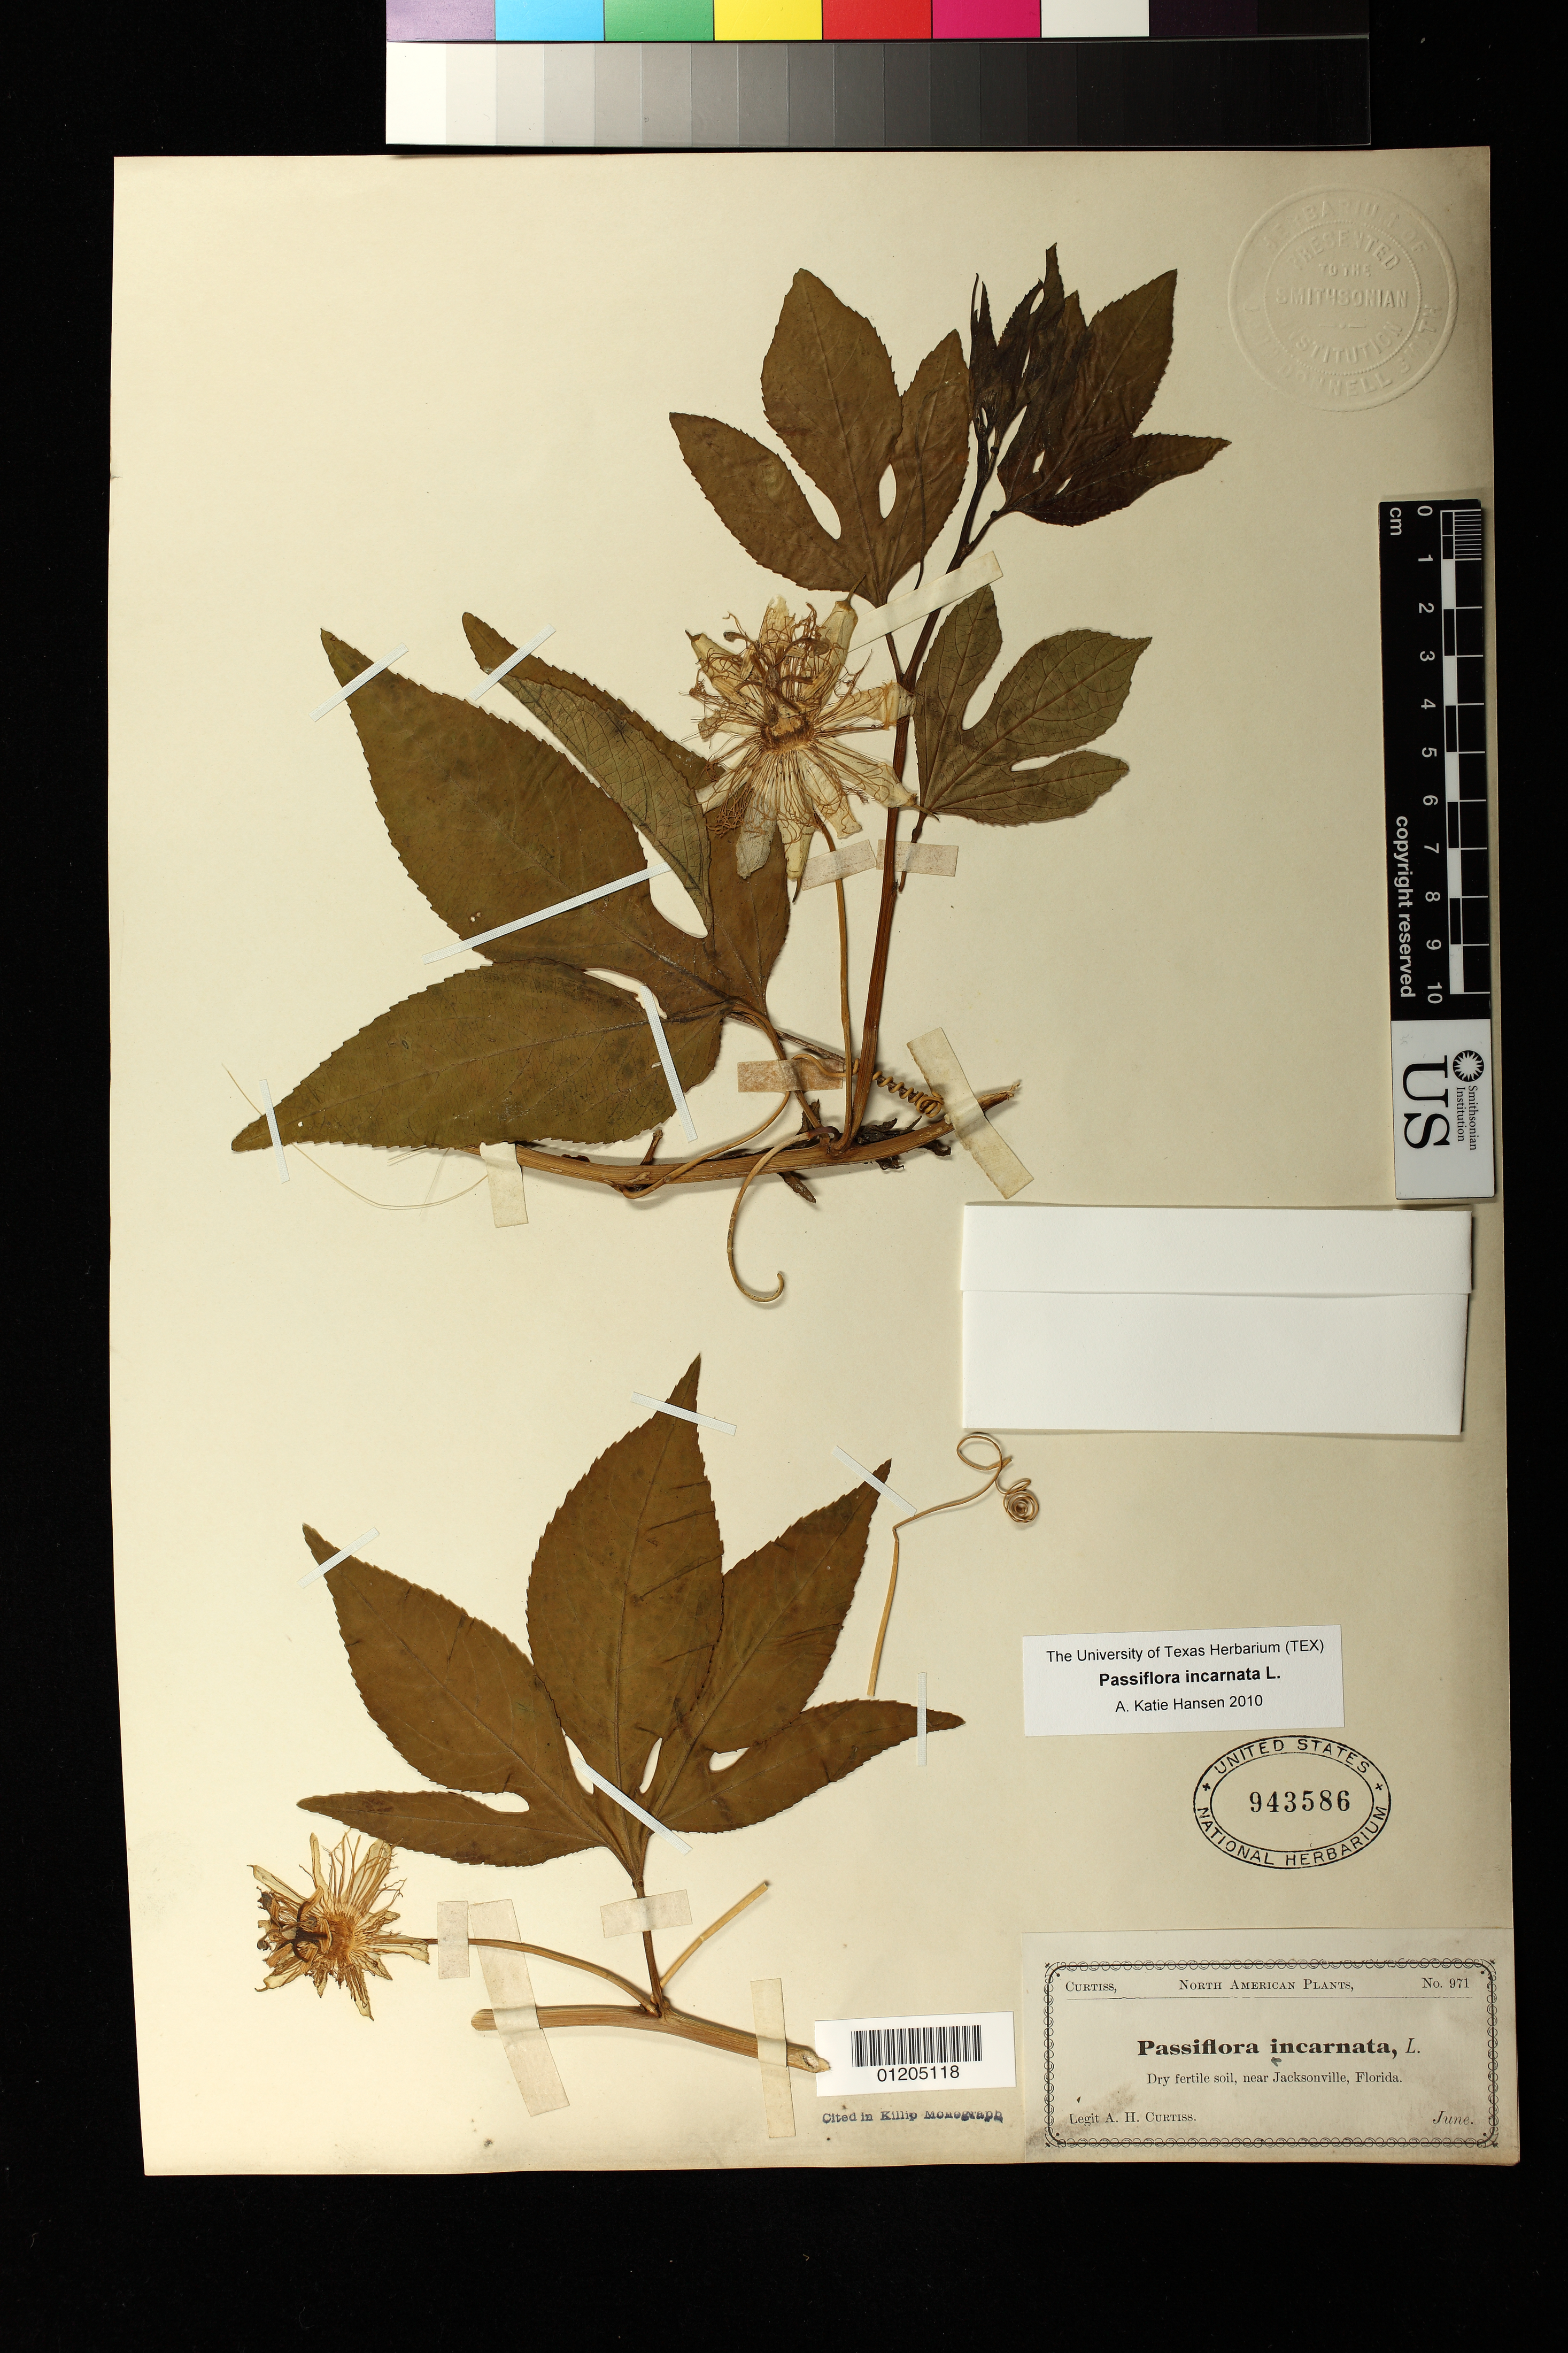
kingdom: Plantae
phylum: Tracheophyta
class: Magnoliopsida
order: Malpighiales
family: Passifloraceae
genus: Passiflora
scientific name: Passiflora incarnata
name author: L.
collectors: A. H. Curtiss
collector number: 971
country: United States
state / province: Florida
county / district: Duval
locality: Dry fertile soil, near Jacksonville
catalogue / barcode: US 943586